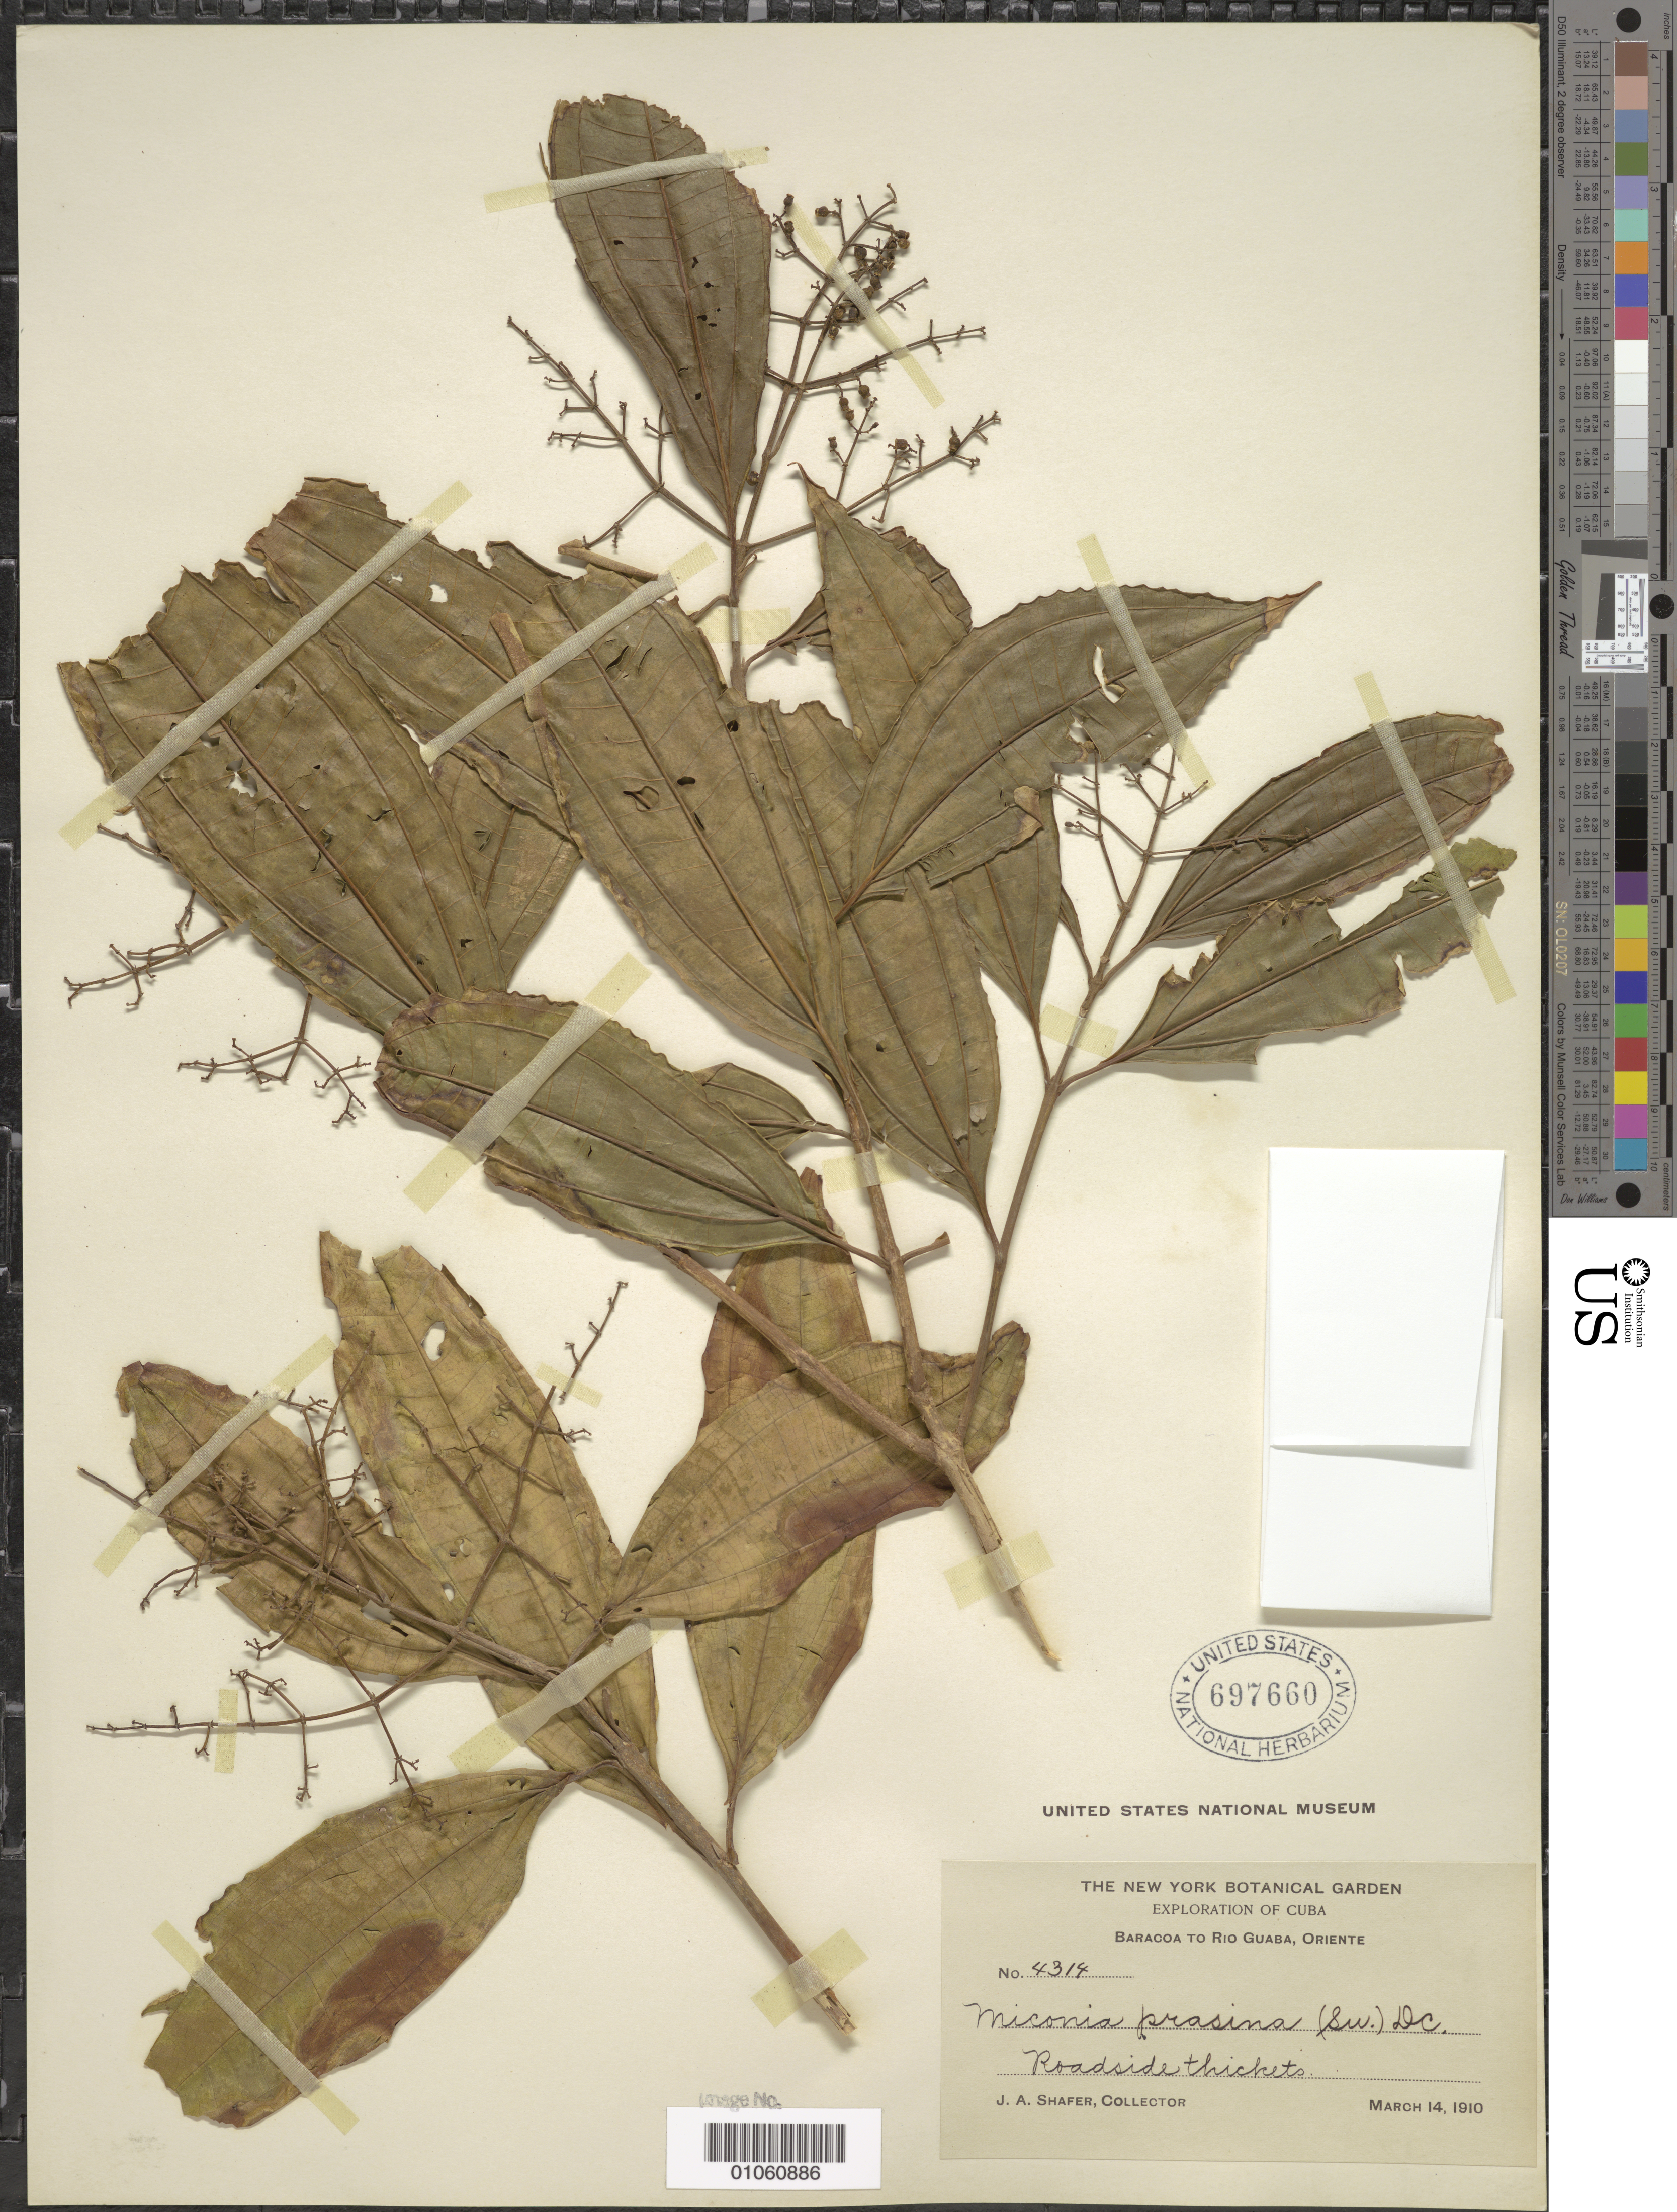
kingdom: Plantae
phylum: Tracheophyta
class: Magnoliopsida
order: Myrtales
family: Melastomataceae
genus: Miconia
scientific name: Miconia prasina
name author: (Sw.) DC.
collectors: J. A. Shafer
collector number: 4314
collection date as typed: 14 Mar 1910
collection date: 1910-03-14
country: Cuba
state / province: Guantanamo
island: Cuba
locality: Baracoa to Río Guaba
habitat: Roadside thickets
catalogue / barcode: US 697660